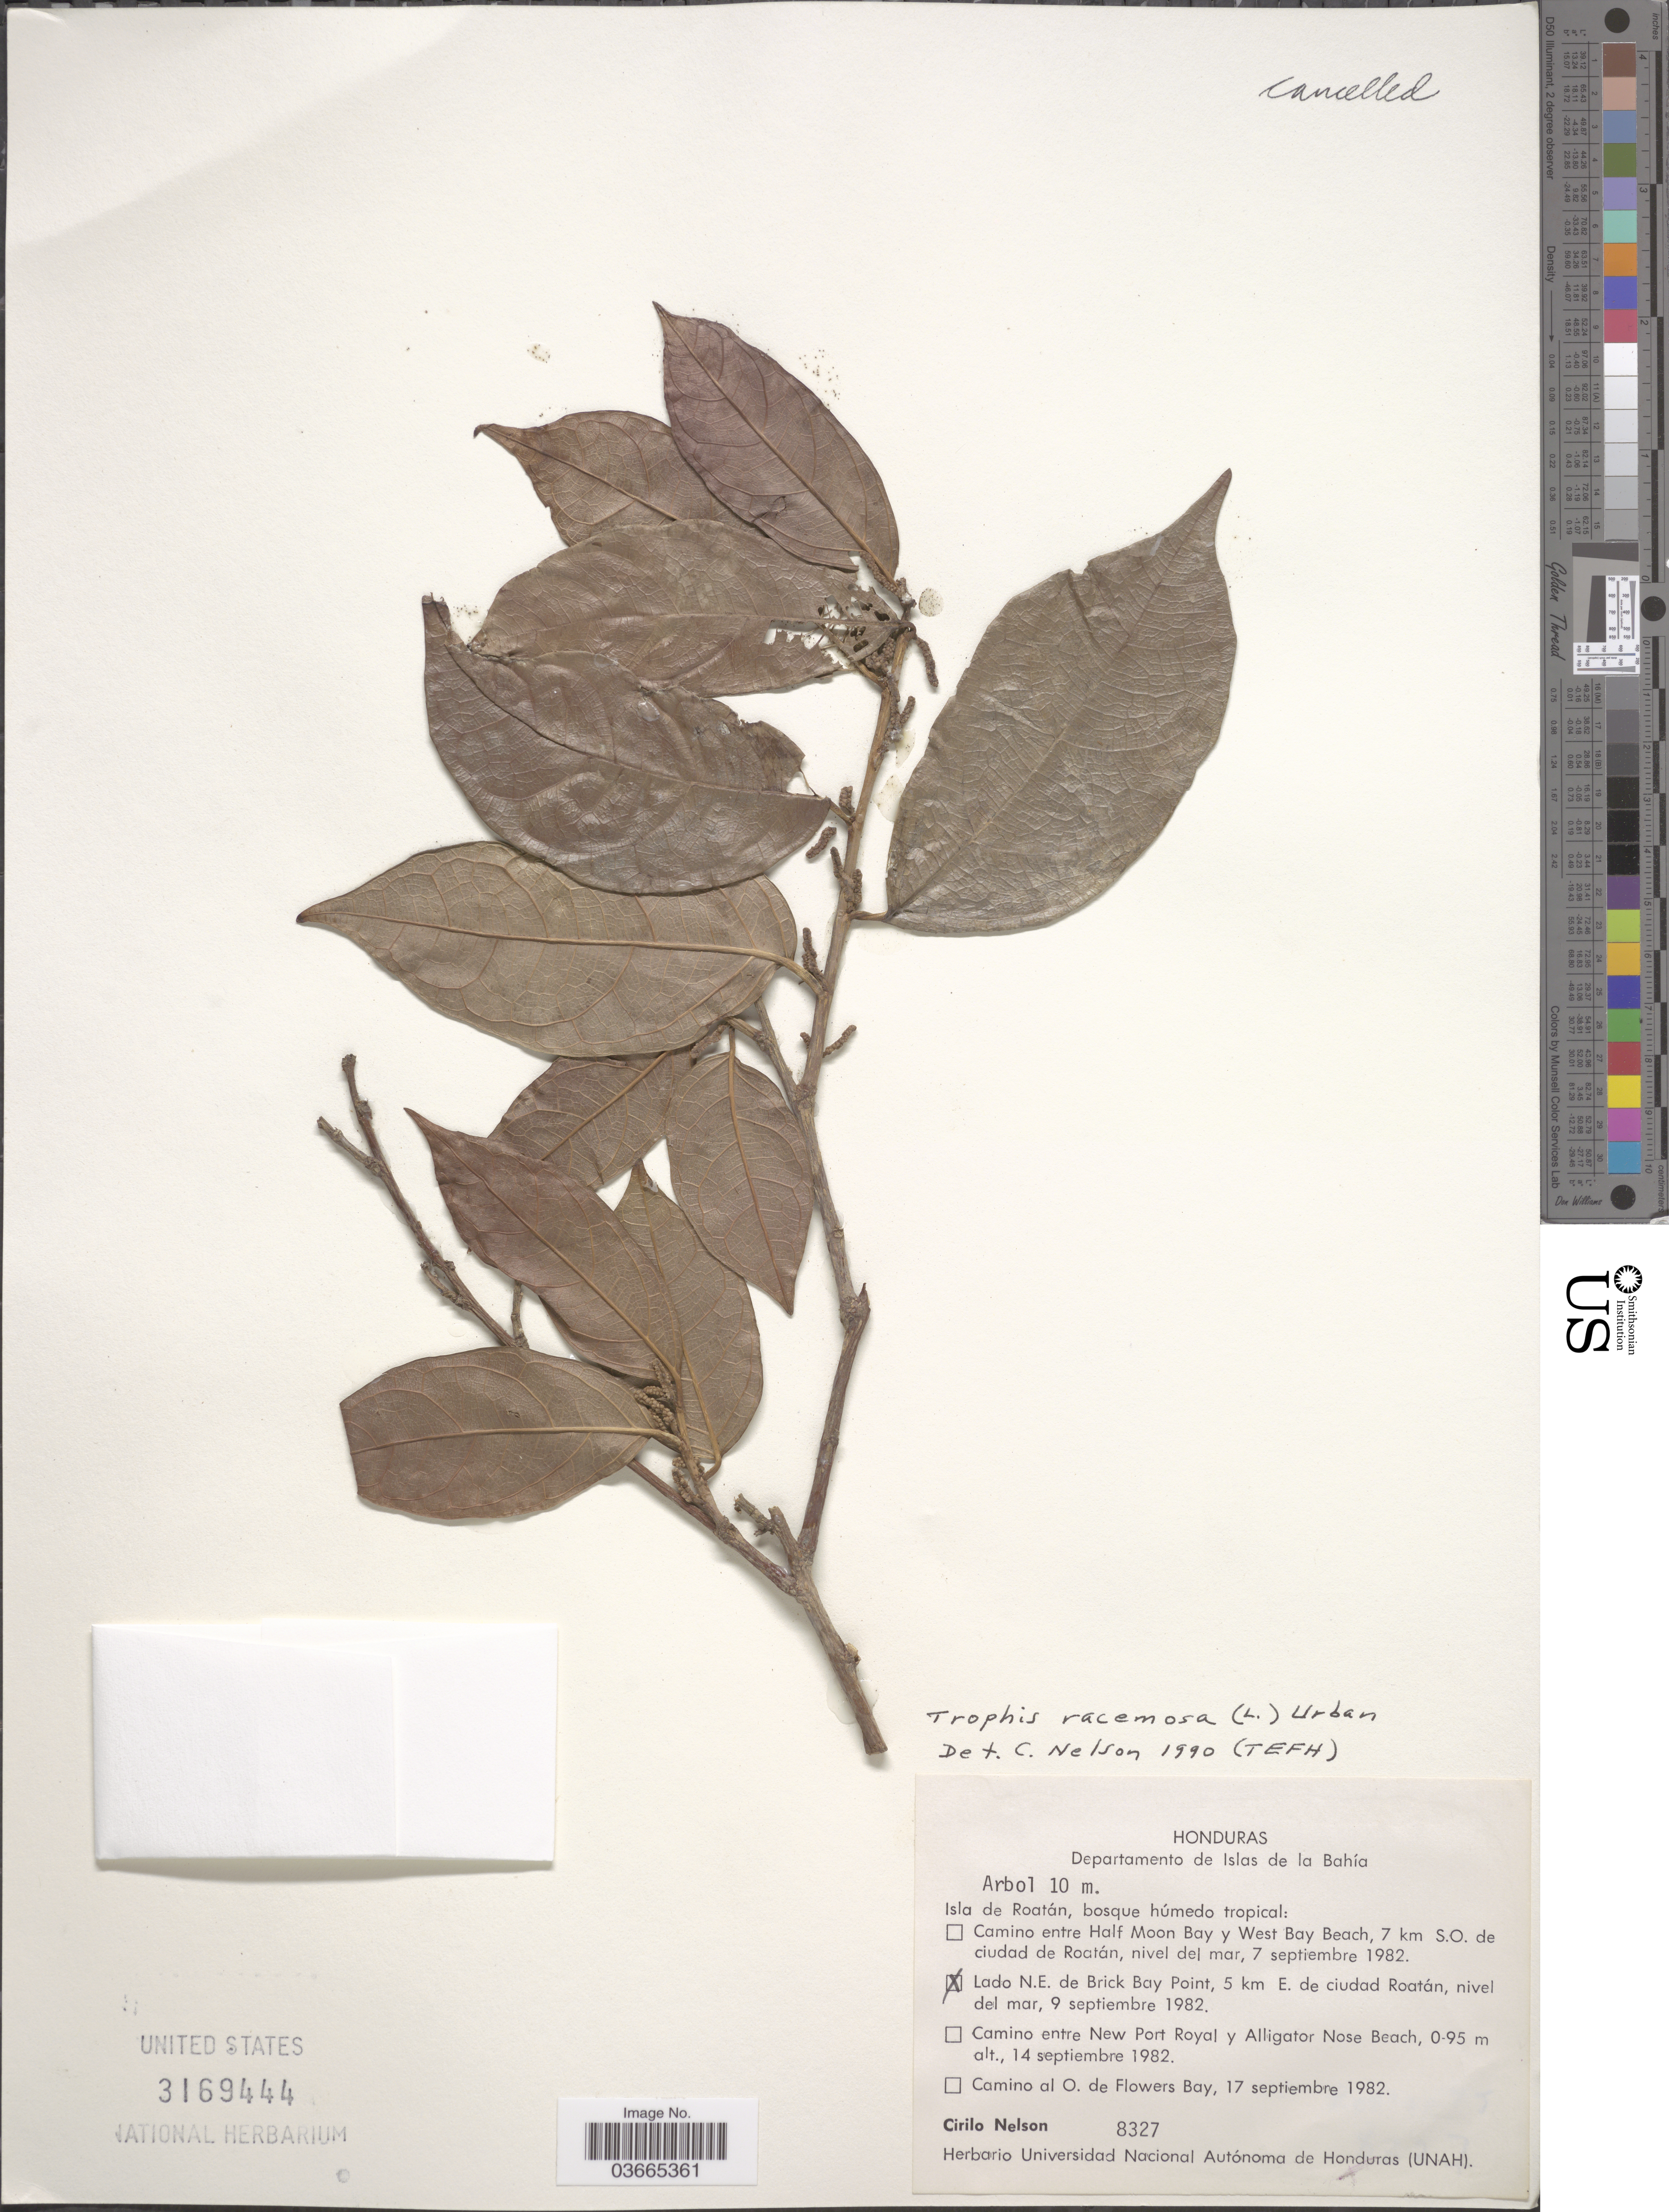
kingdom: Plantae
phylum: Tracheophyta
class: Magnoliopsida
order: Rosales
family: Moraceae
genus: Trophis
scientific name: Trophis racemosa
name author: (L.) Urb.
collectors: C. Nelson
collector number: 8327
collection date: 1982-09-09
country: Honduras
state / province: Islas de la Bahía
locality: Departamento de Islas de la Bahía. Lado N.E. de Brick Bay Point, 5 km E. de ciudad Roatán.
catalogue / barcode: US 3169444